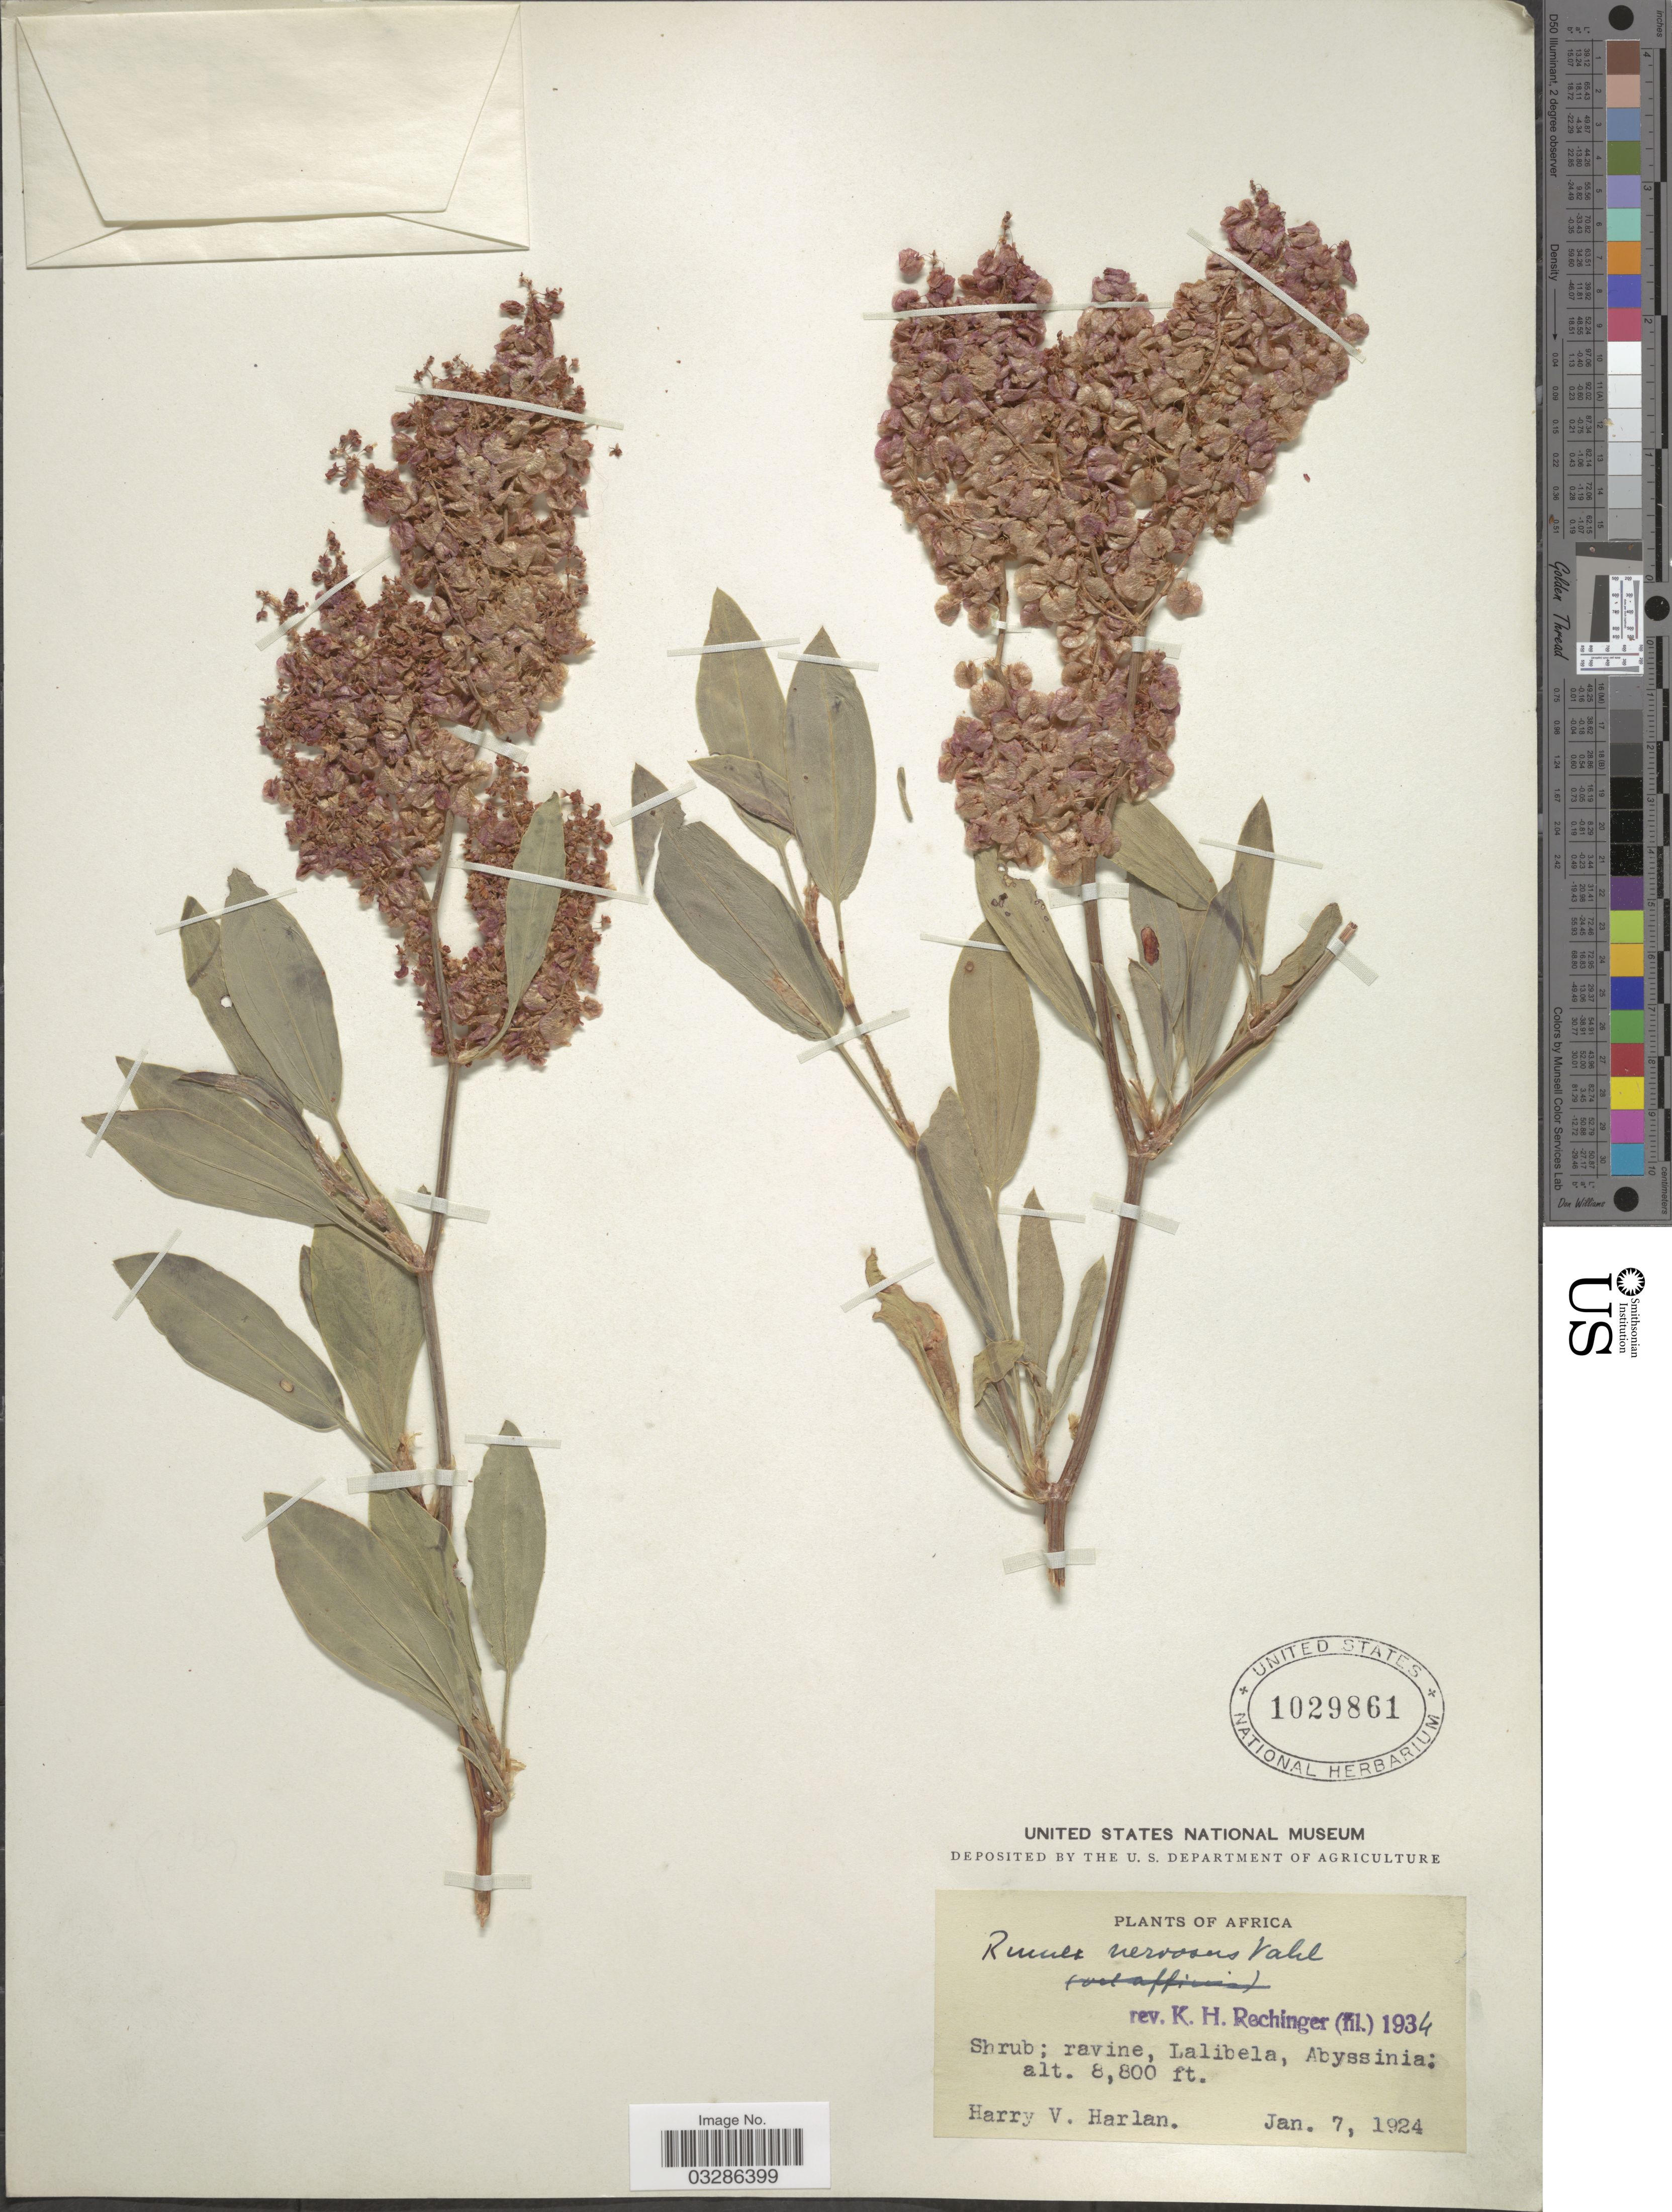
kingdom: Plantae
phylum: Tracheophyta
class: Magnoliopsida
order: Caryophyllales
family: Polygonaceae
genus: Rumex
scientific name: Rumex nervosus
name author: Vahl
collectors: H. Harlan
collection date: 1924-01-07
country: Ethiopia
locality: Africa. Lalibela, Abyssinia.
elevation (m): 2682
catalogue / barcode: US 1029861